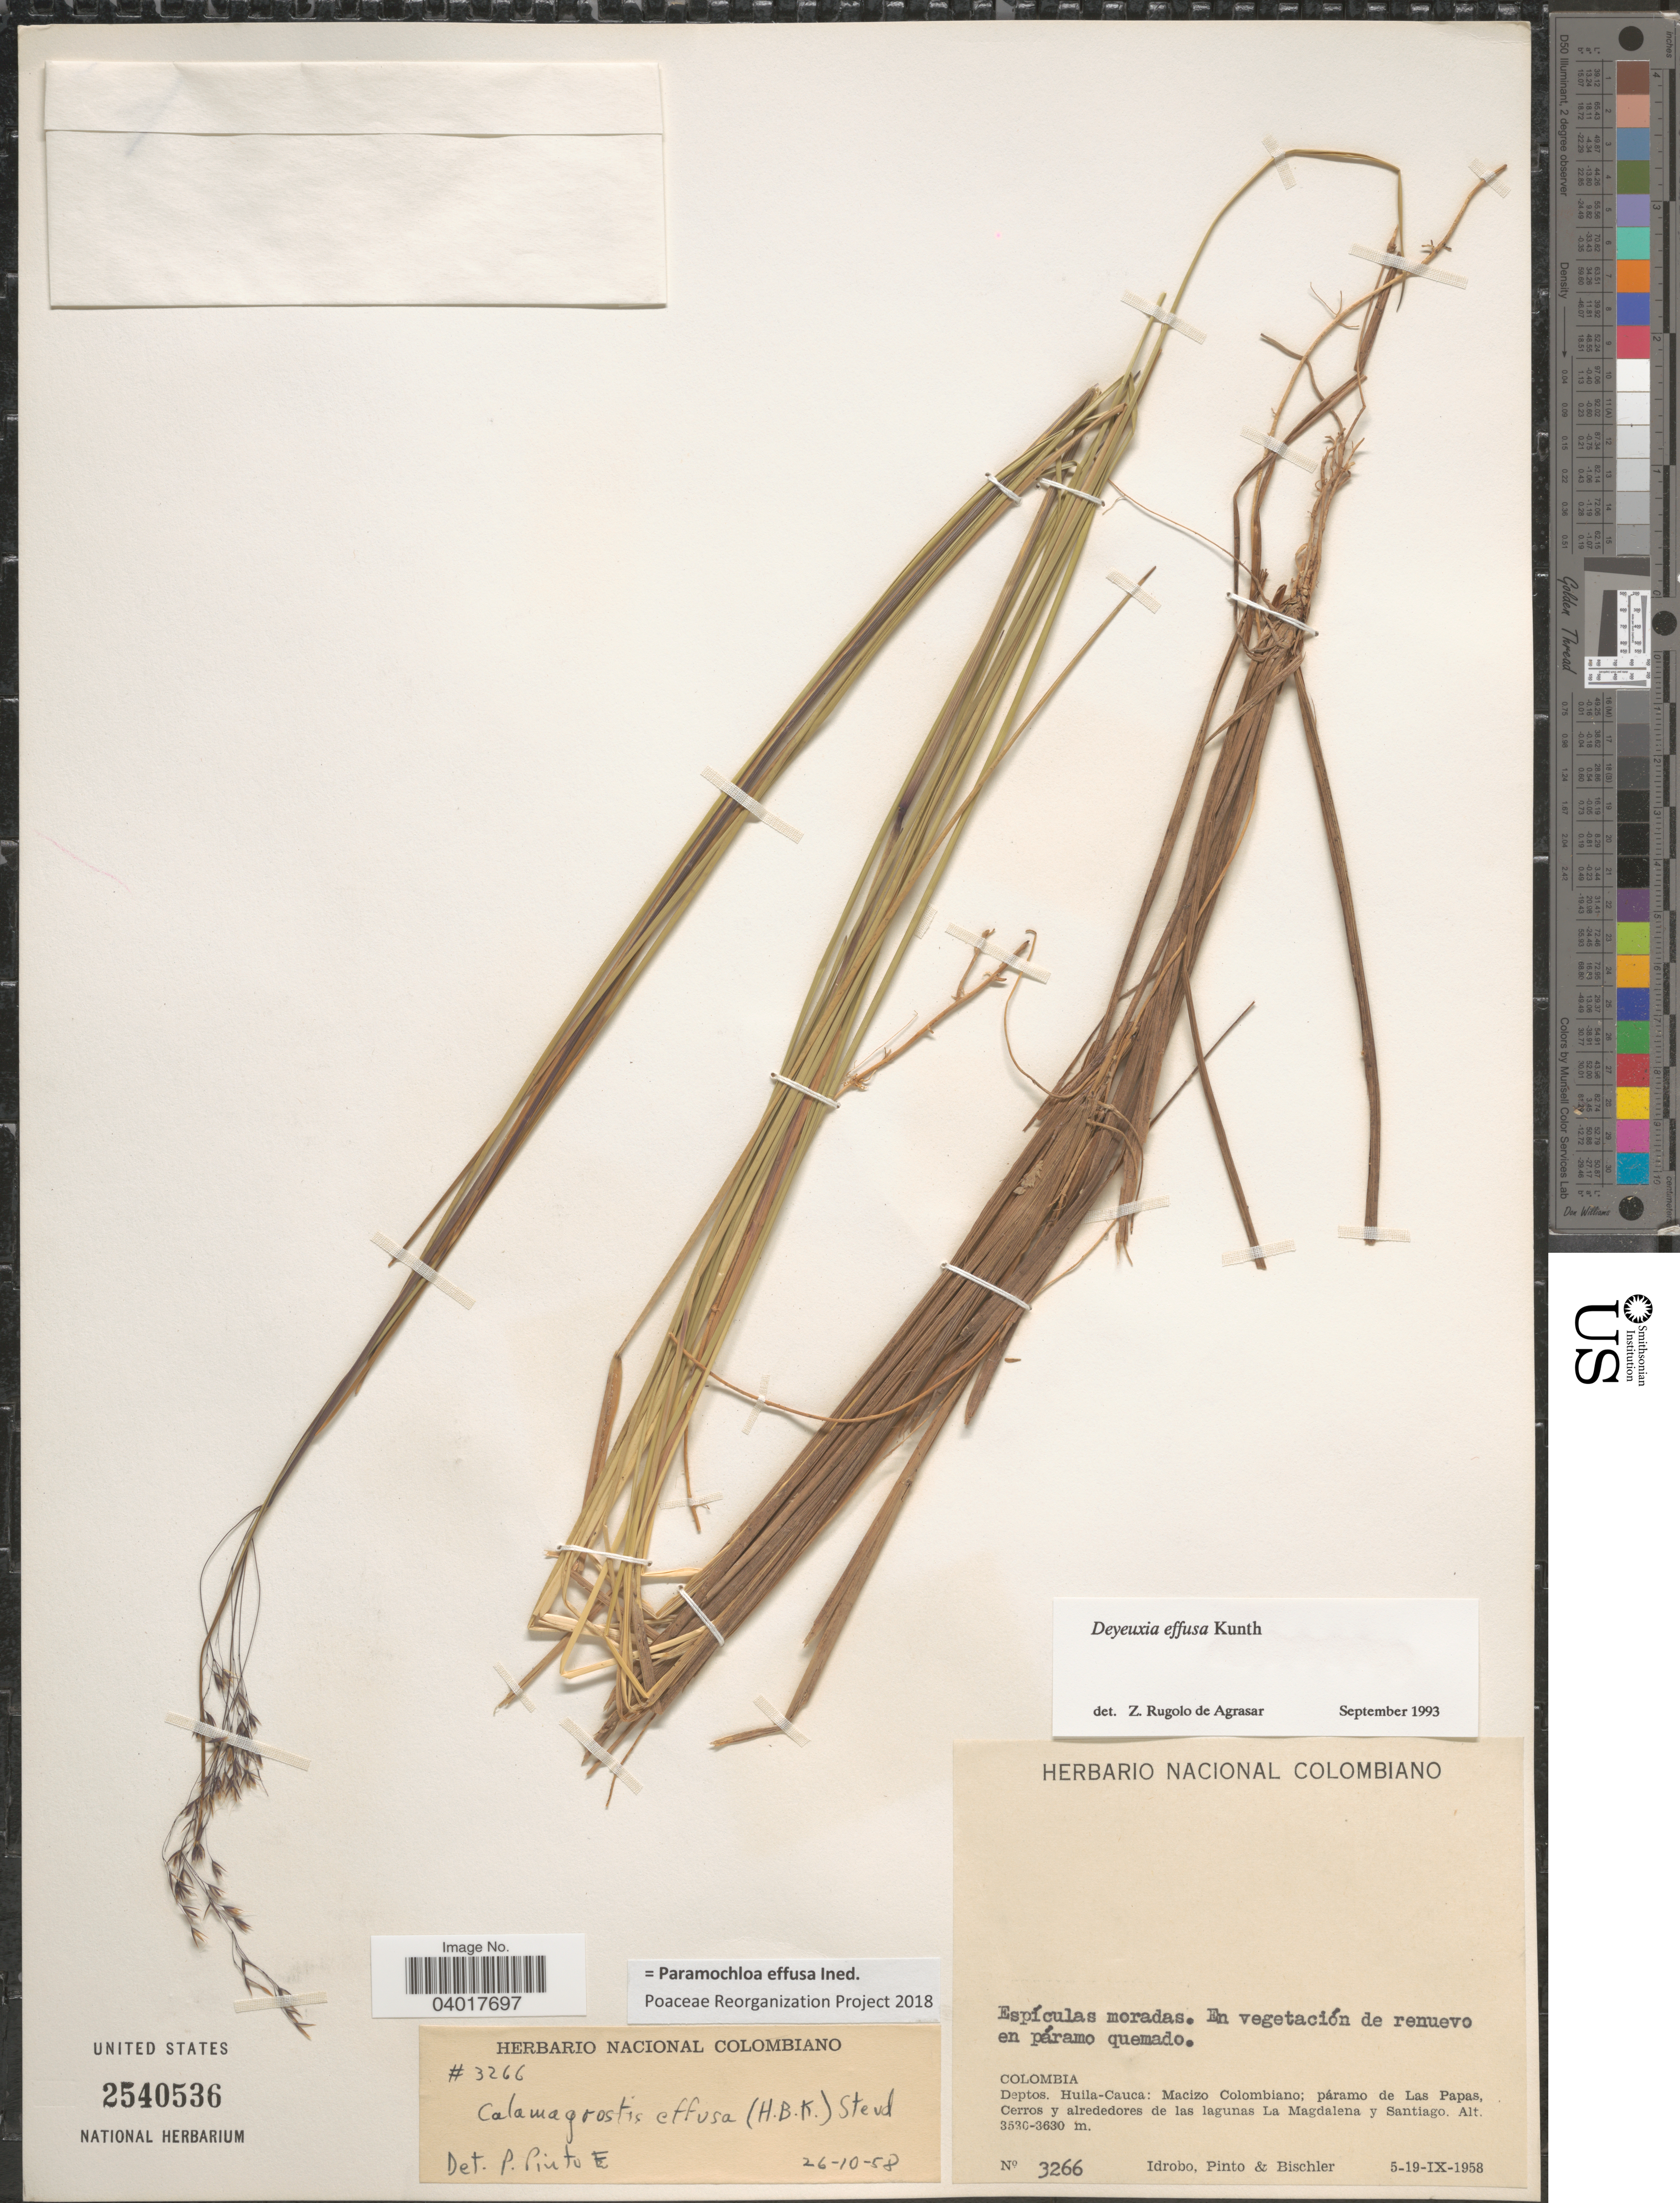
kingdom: Plantae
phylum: Tracheophyta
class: Liliopsida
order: Poales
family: Poaceae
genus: Paramochloa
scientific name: Paramochloa effusa ined.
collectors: -- Idrobo, Pinto, -- & -. Bischler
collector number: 3266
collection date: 1958-09-05/1958-09-19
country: Colombia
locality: Deptos. Huila-Cauca: Macizo Colombiano: páramo de Las Papas, Cerros y alrededores de las lagunas La Magdalena y Santiago.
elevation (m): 3530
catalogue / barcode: US 2540536